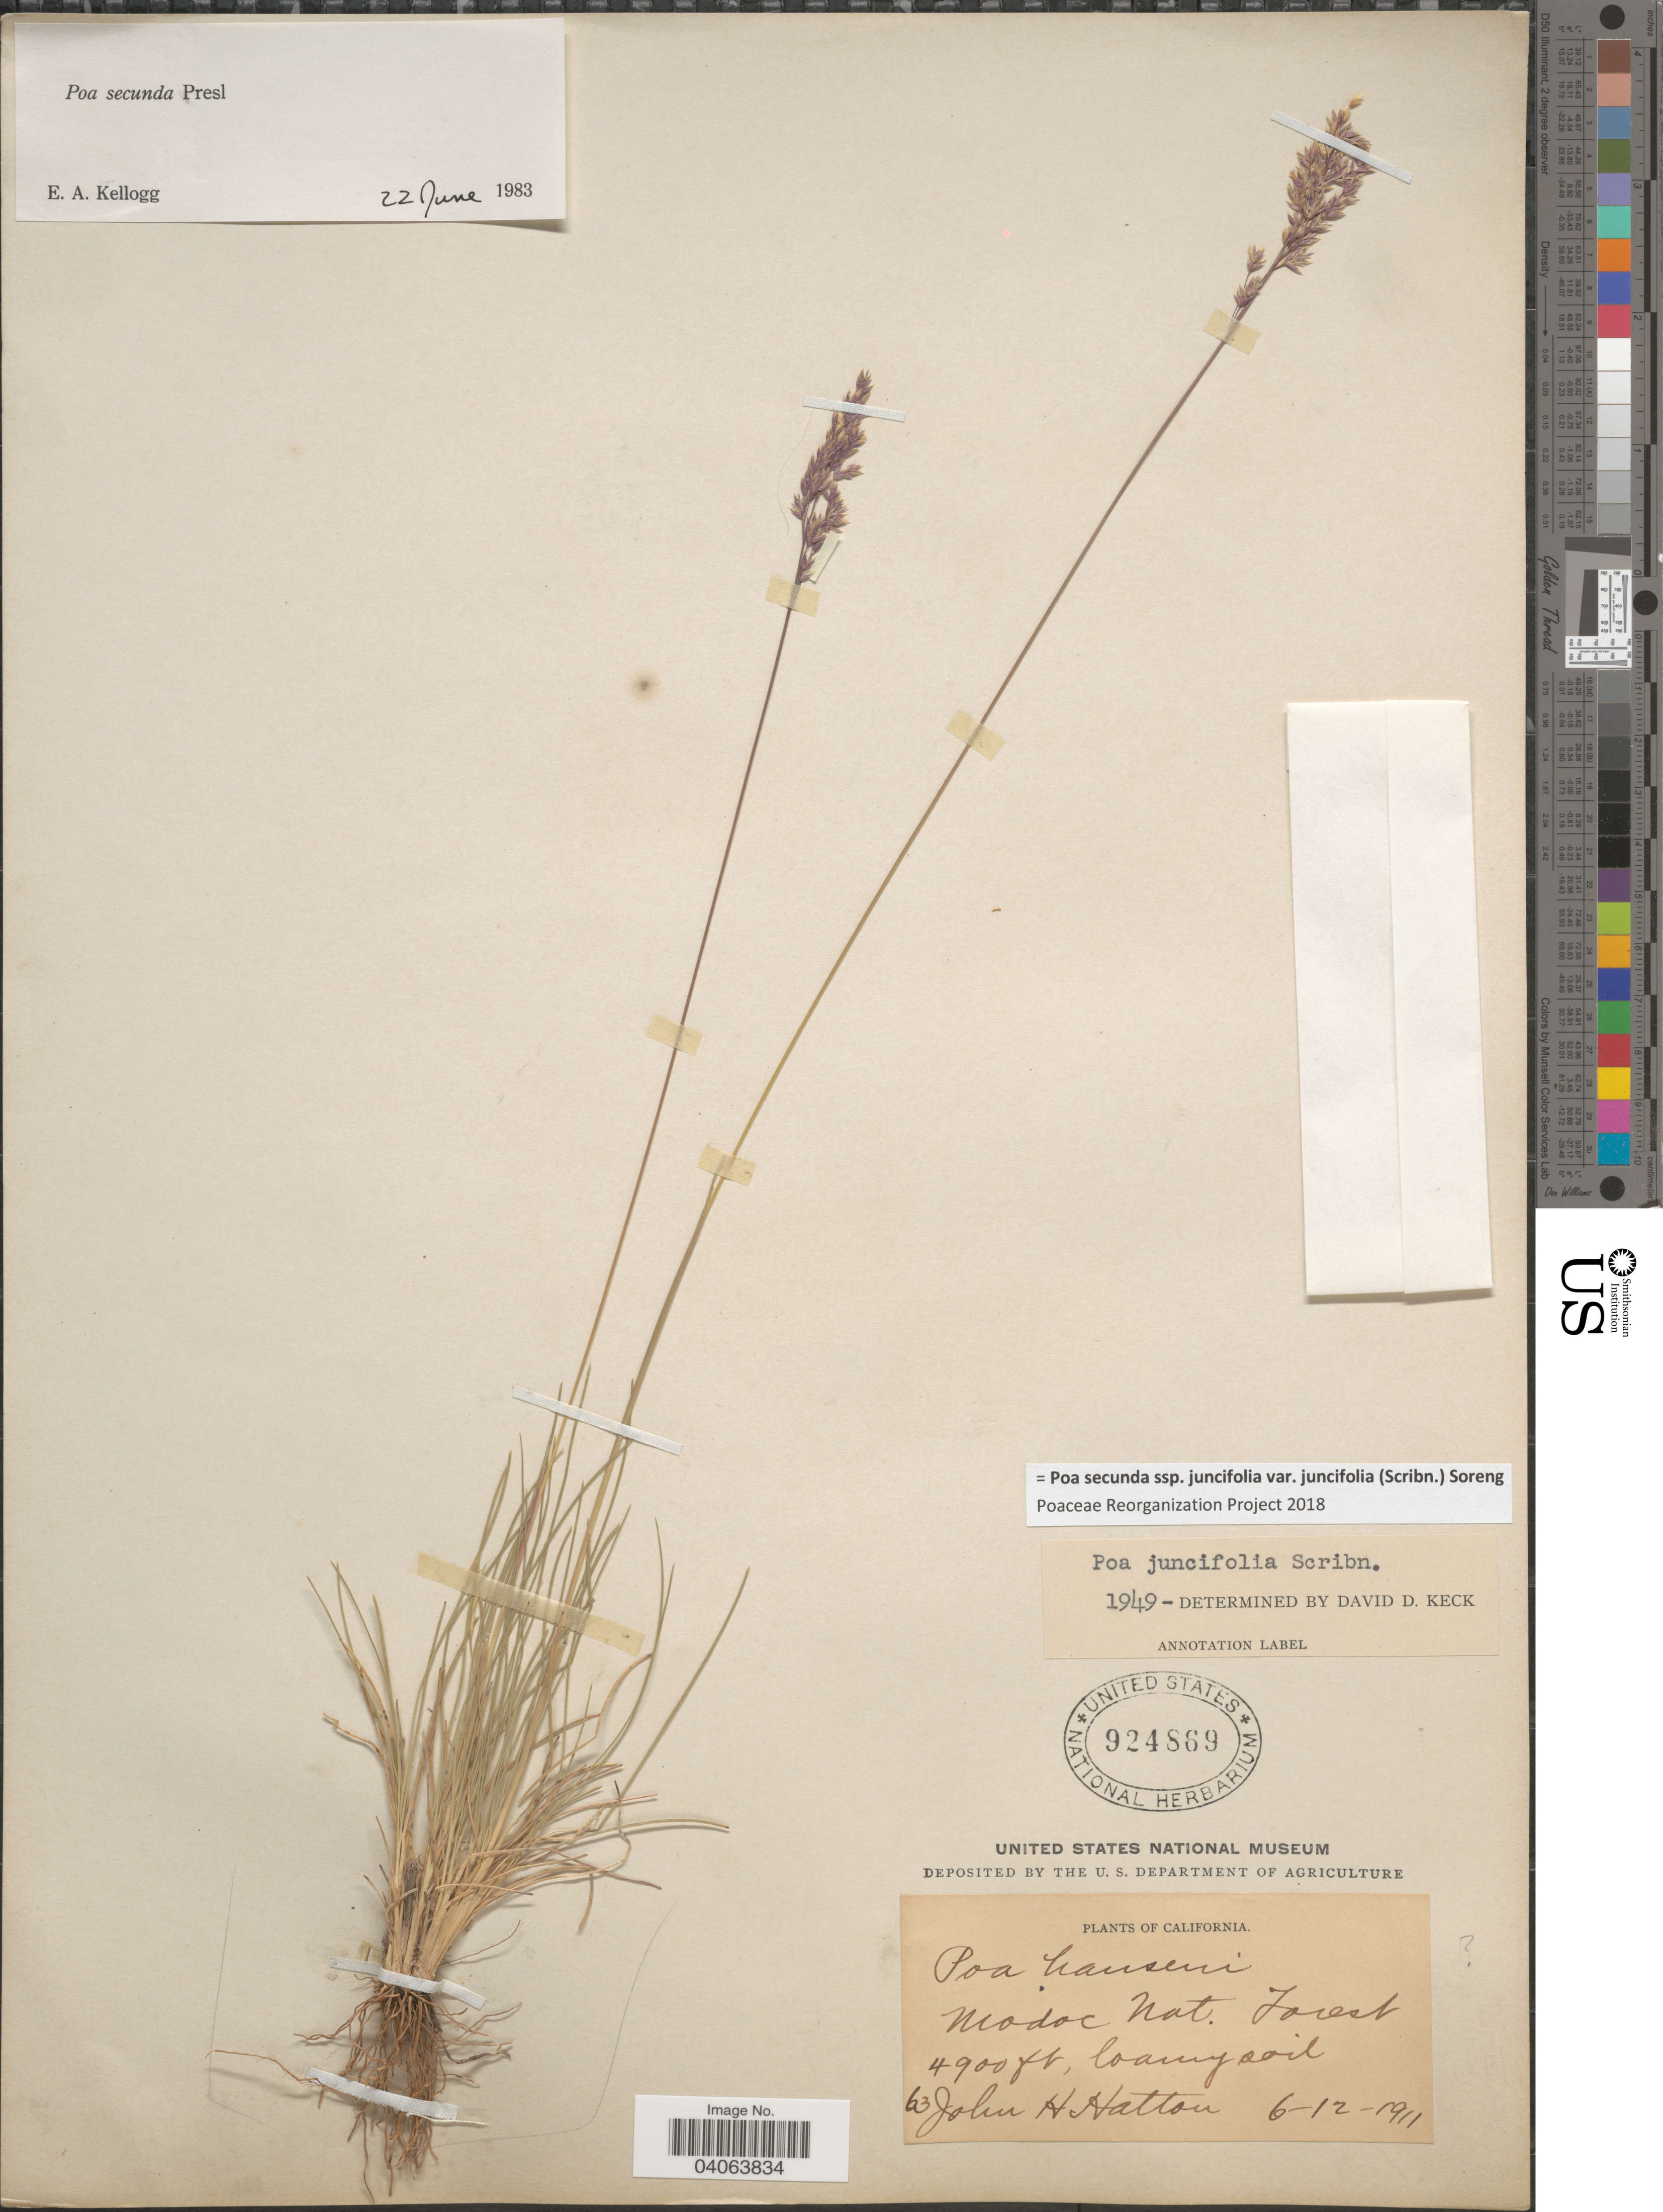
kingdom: Plantae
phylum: Tracheophyta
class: Liliopsida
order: Poales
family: Poaceae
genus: Poa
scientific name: Poa secunda subsp. juncifolia var. juncifolia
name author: (Scribn.) Soreng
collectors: J. Hatton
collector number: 63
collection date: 1911-06-12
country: United States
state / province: California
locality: Modoc Nat. Forest, loamy soil.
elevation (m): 1494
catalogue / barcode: US 924869